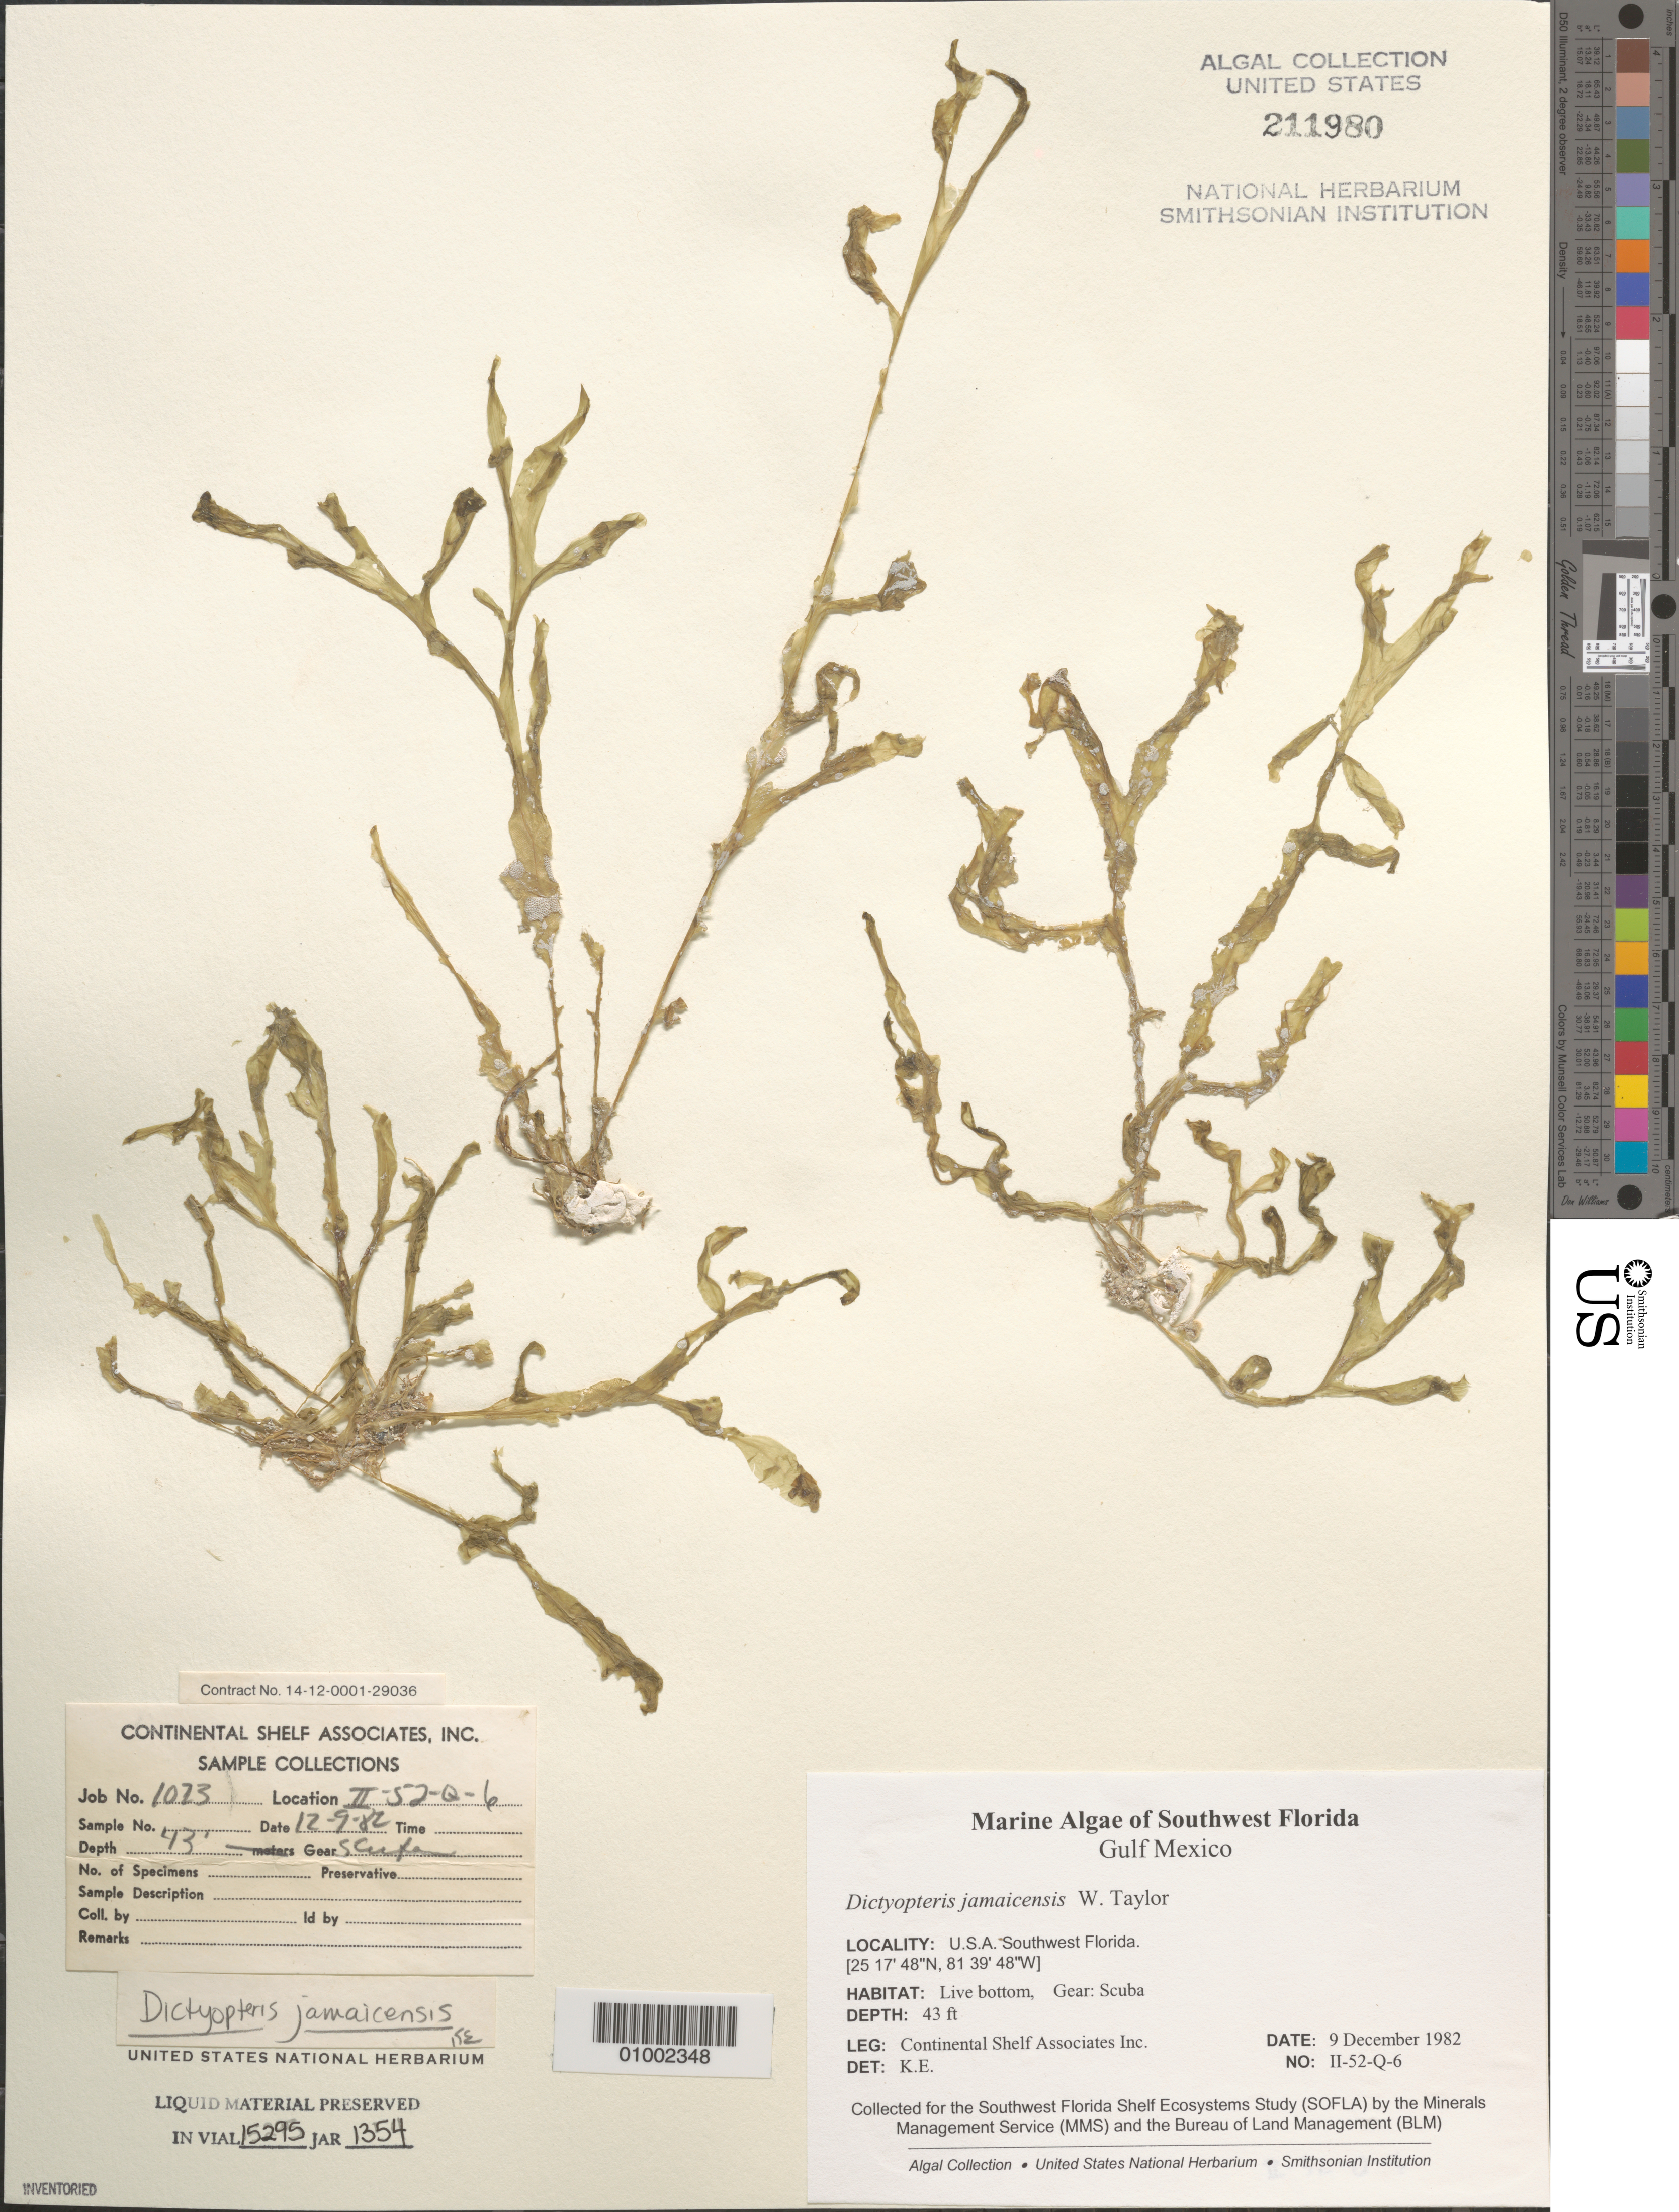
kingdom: Chromista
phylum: Ochrophyta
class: Phaeophyceae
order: Dictyotales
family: Dictyotaceae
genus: Dictyopteris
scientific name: Dictyopteris jamaicensis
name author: W.R. Taylor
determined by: E., K.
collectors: Continental Shelf Associates Inc.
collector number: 1023-II-52-Q-6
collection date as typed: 09 Dec 1982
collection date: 1982-12-09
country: United States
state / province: Florida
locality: Gulf of Mexico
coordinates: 25 17'48"N, 81 39'48"W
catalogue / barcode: US 211980